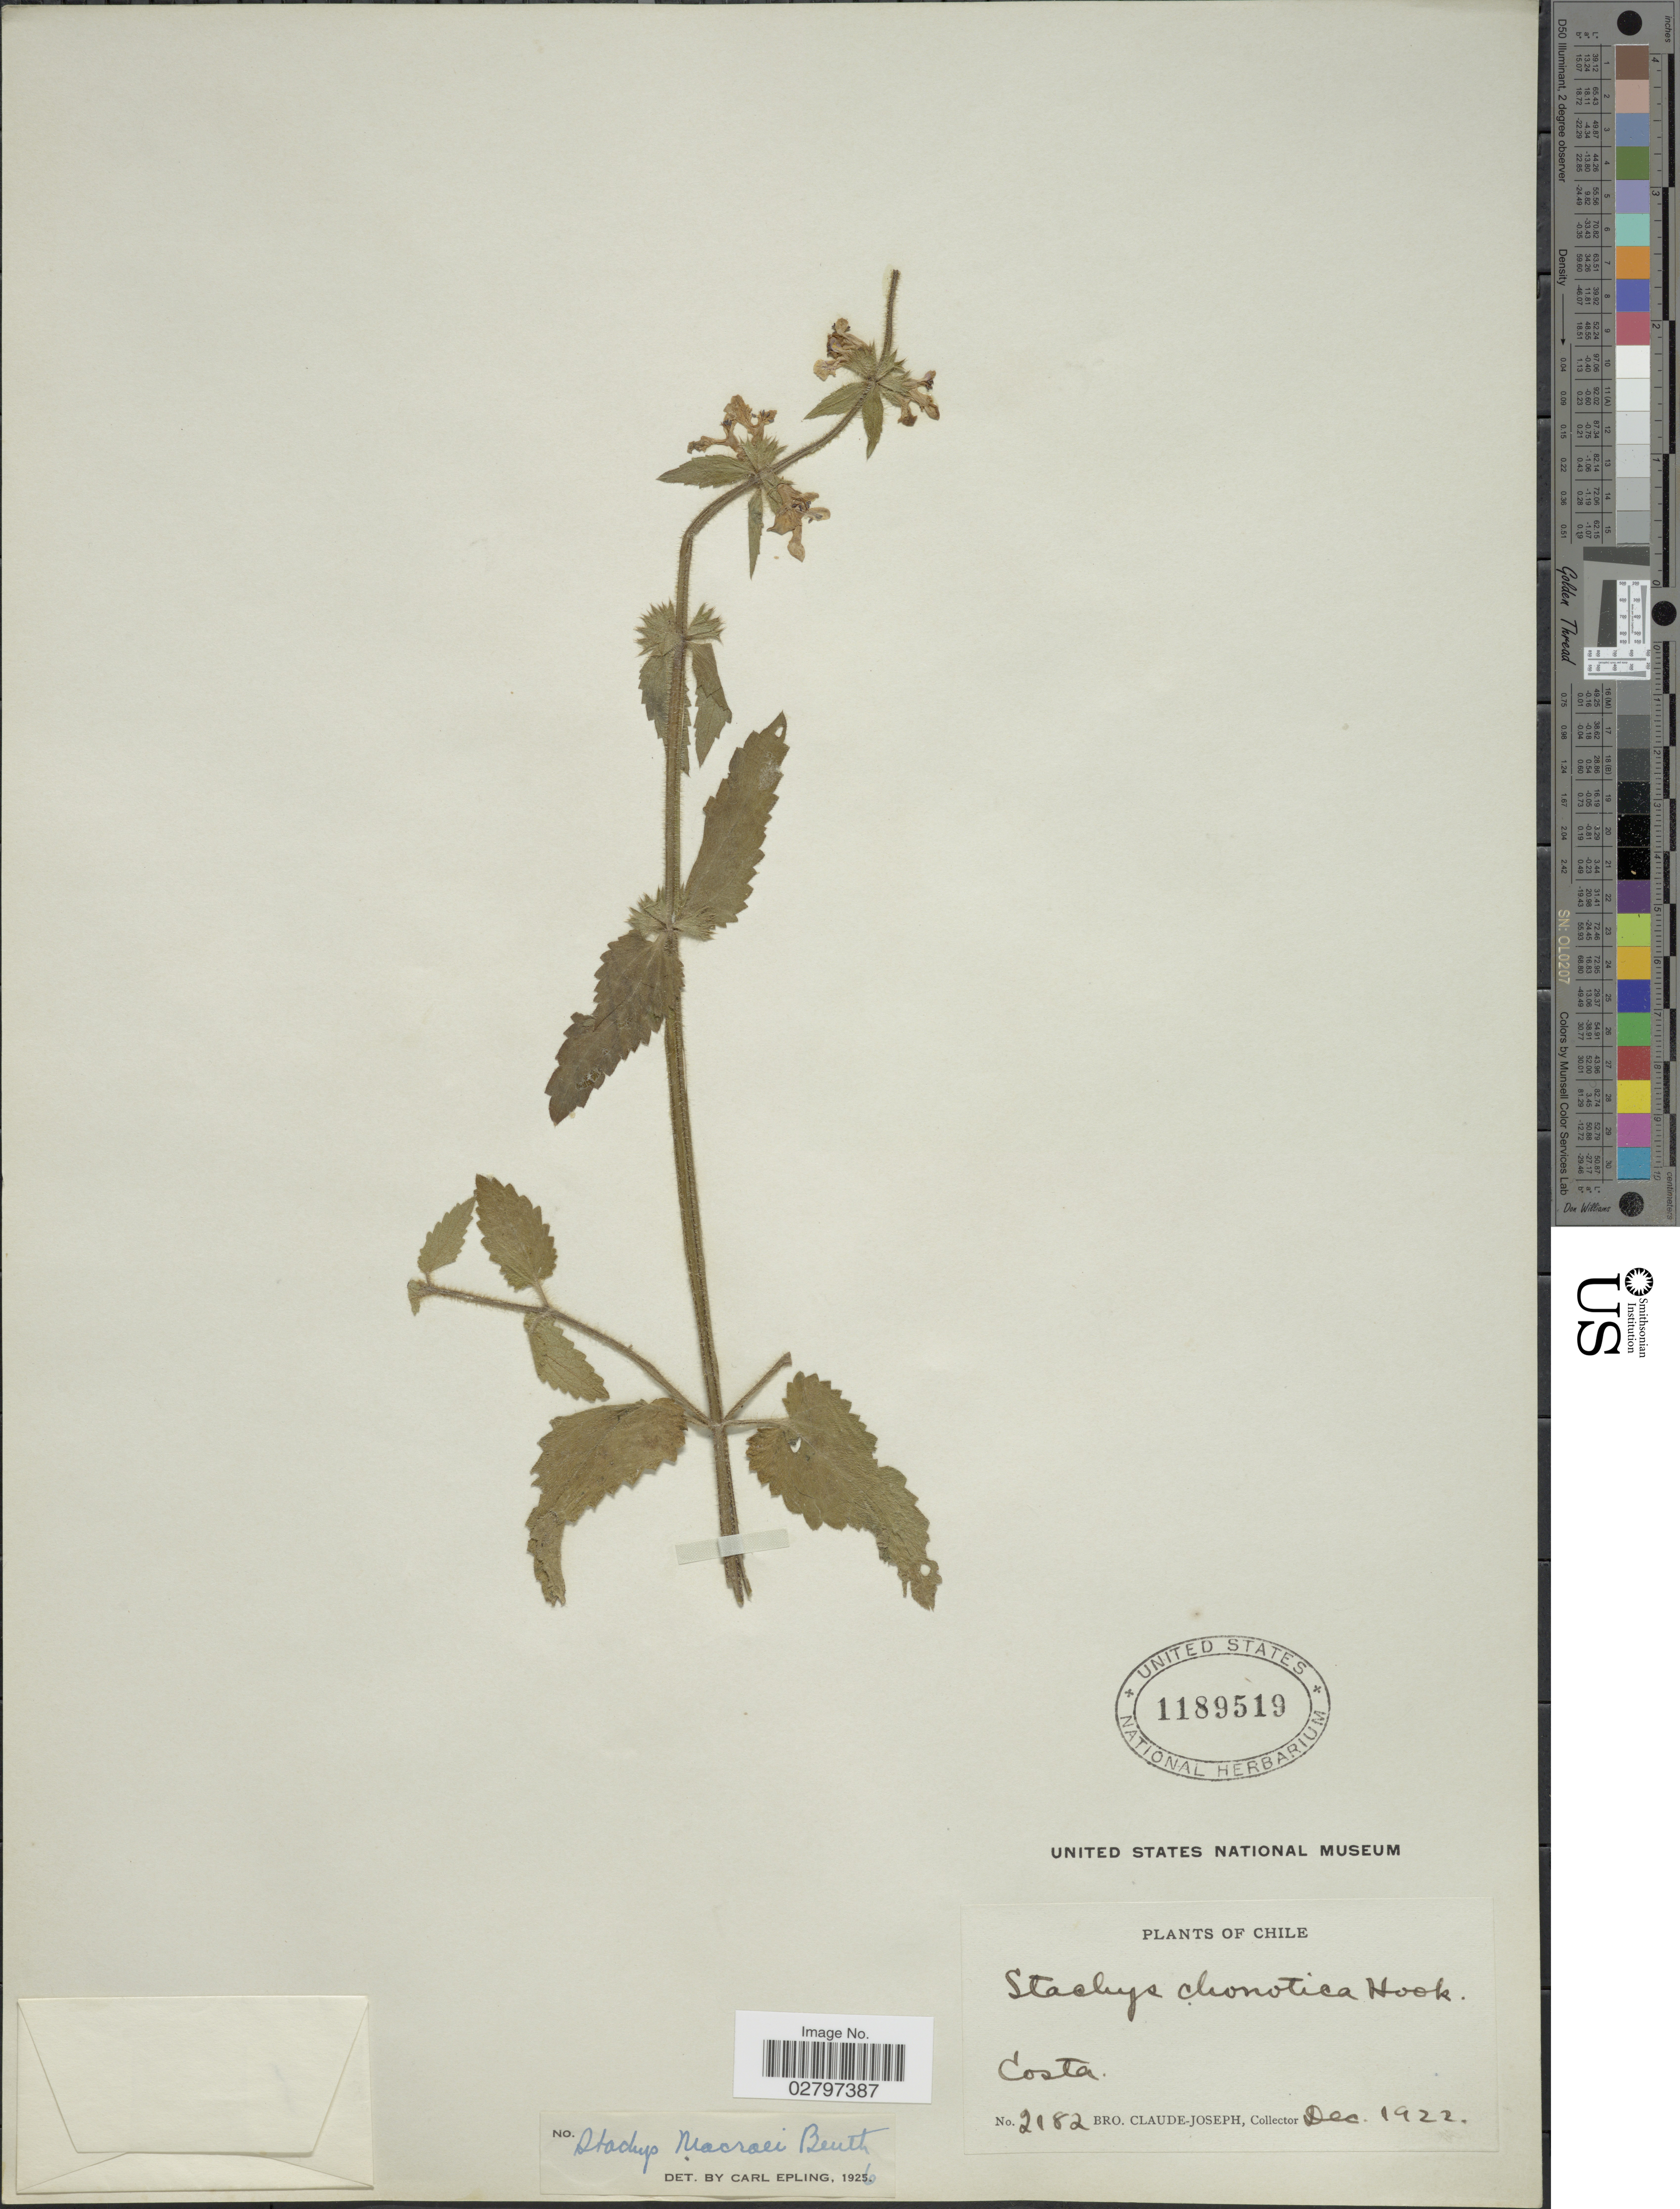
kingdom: Plantae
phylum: Tracheophyta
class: Magnoliopsida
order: Lamiales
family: Lamiaceae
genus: Stachys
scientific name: Stachys macraei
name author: Benth.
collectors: Bro. Claude-Joseph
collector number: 2182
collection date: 1922-12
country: Chile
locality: Costa.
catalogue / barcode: US 1189519